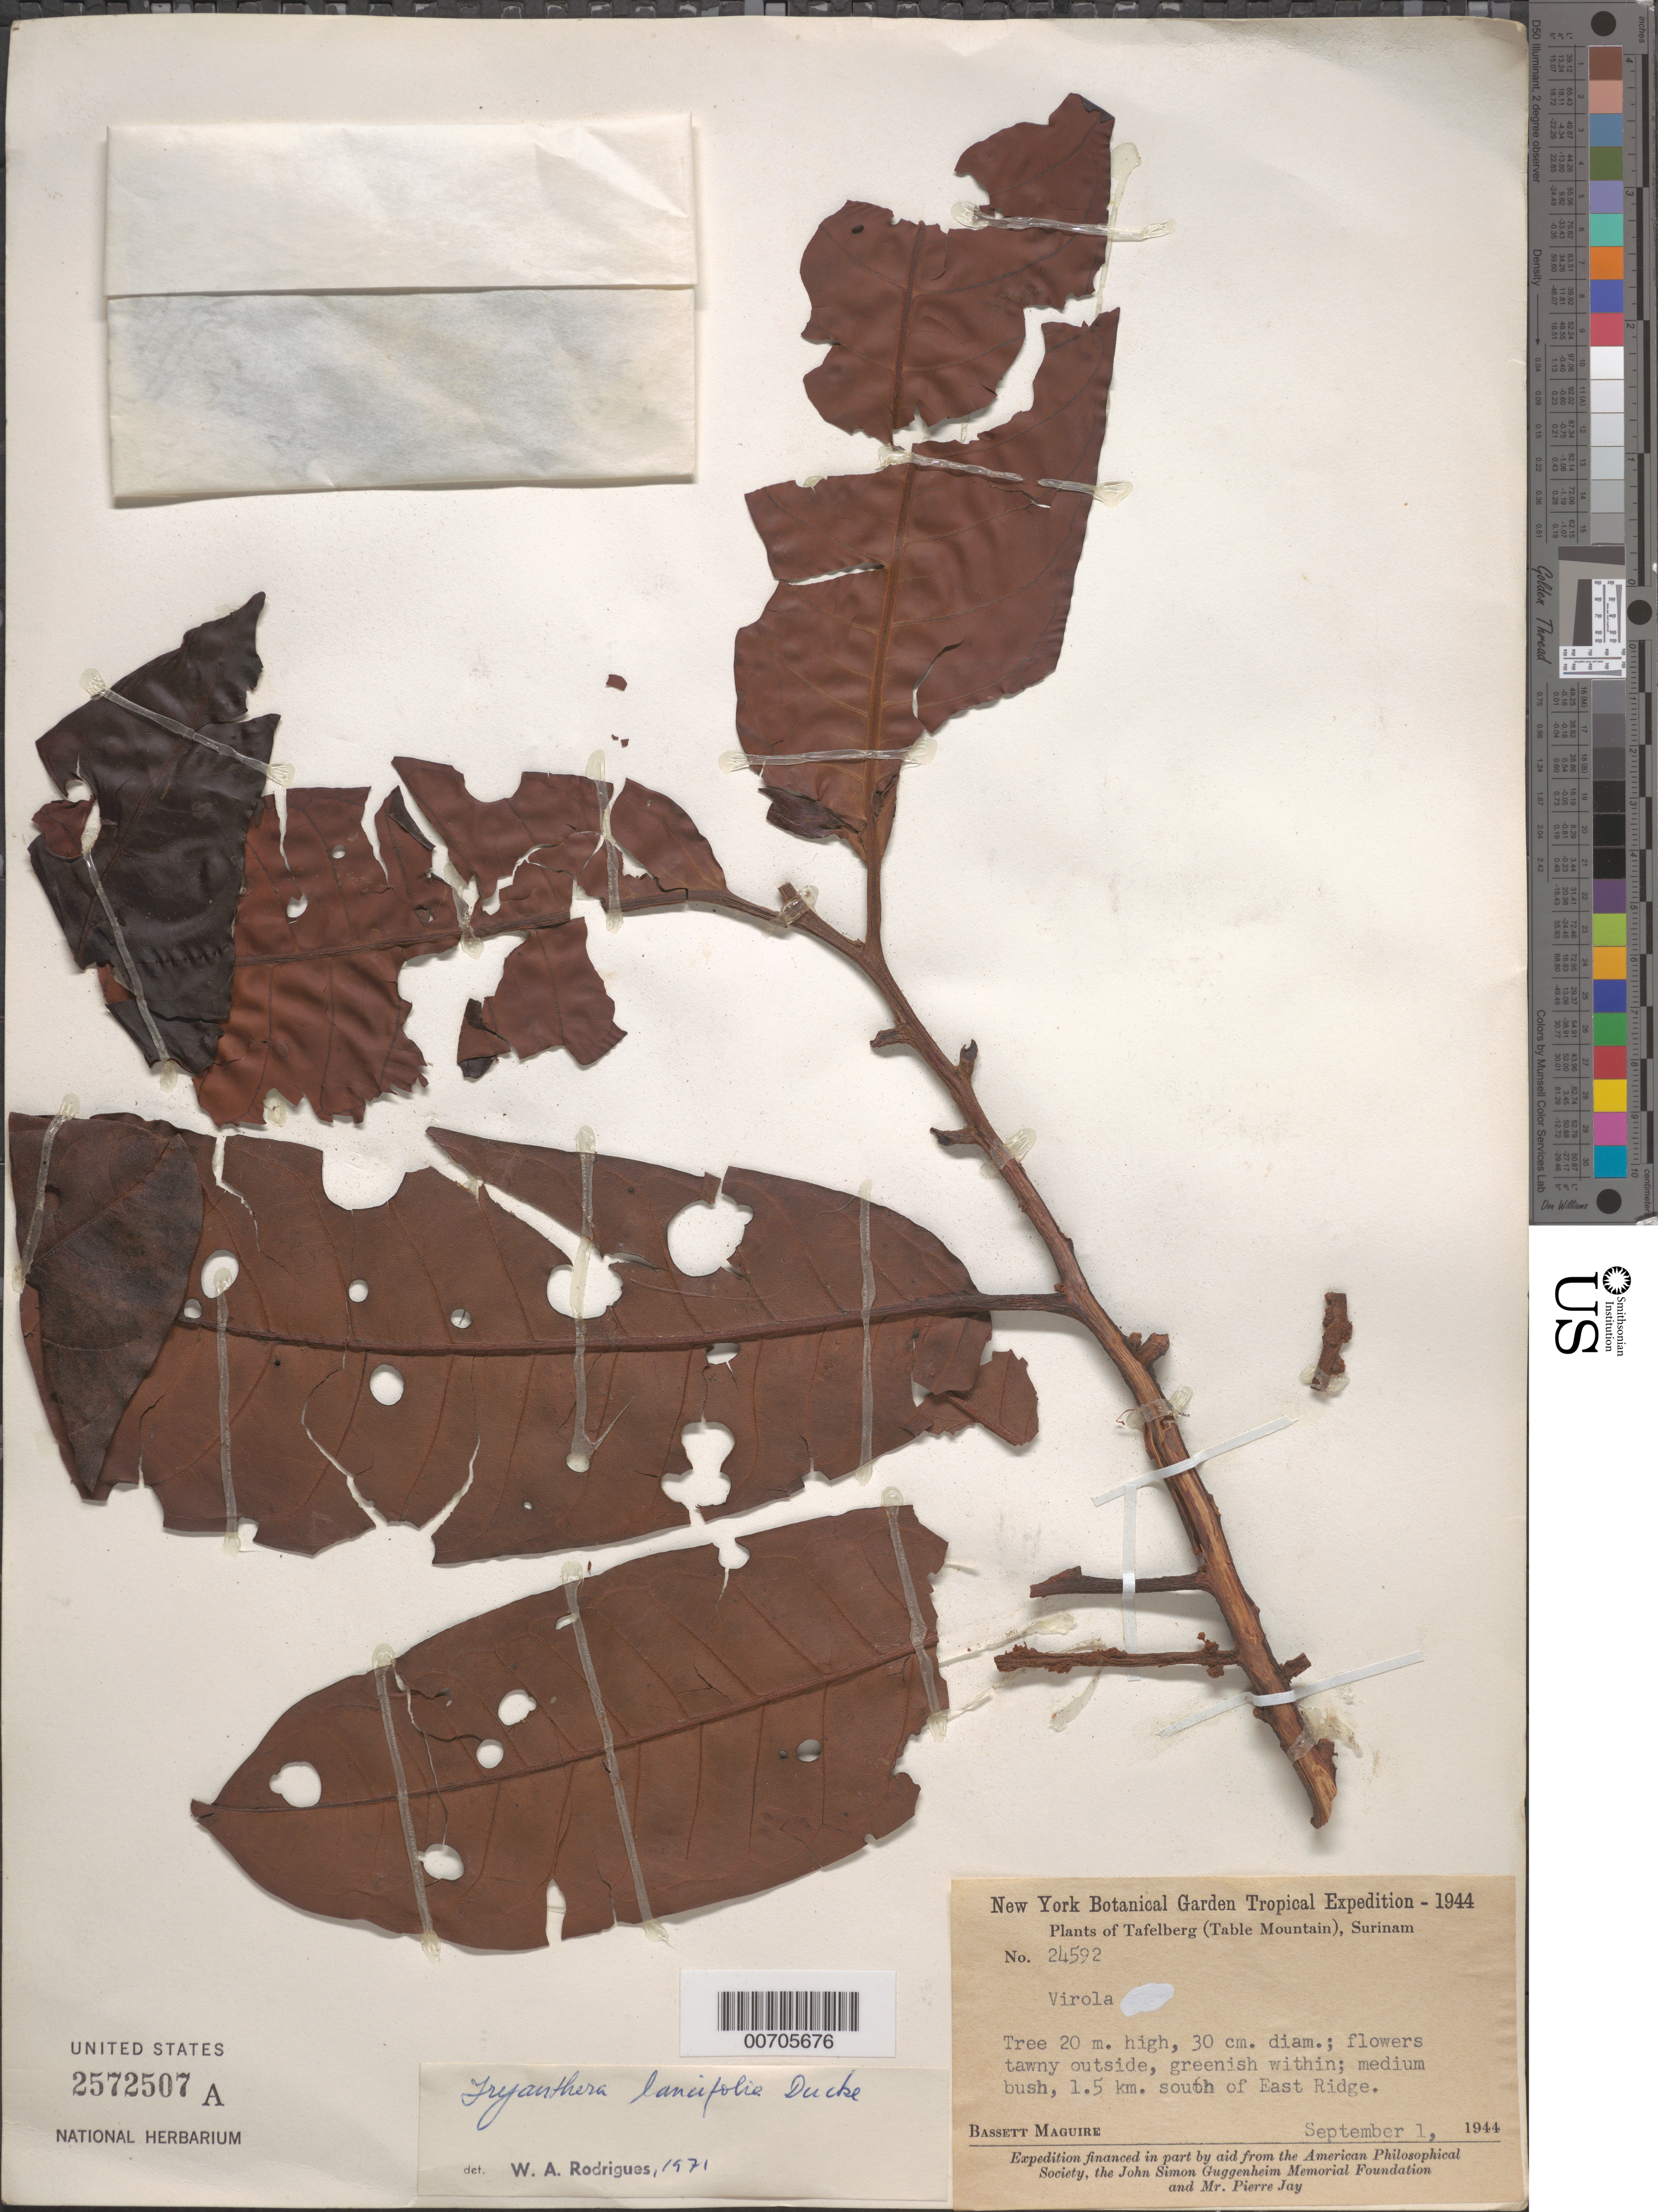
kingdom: Plantae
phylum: Tracheophyta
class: Magnoliopsida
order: Magnoliales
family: Myristicaceae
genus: Iryanthera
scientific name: Iryanthera lancifolia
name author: Ducke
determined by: Rodrigues, W. A.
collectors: B. Maguire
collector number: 24592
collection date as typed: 1-Sep-44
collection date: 1944-09-01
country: Suriname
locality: Tafelberg (Table Mountain), East Ridge, 1.5 km S of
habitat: Medium bush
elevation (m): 920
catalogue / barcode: US 2572507A